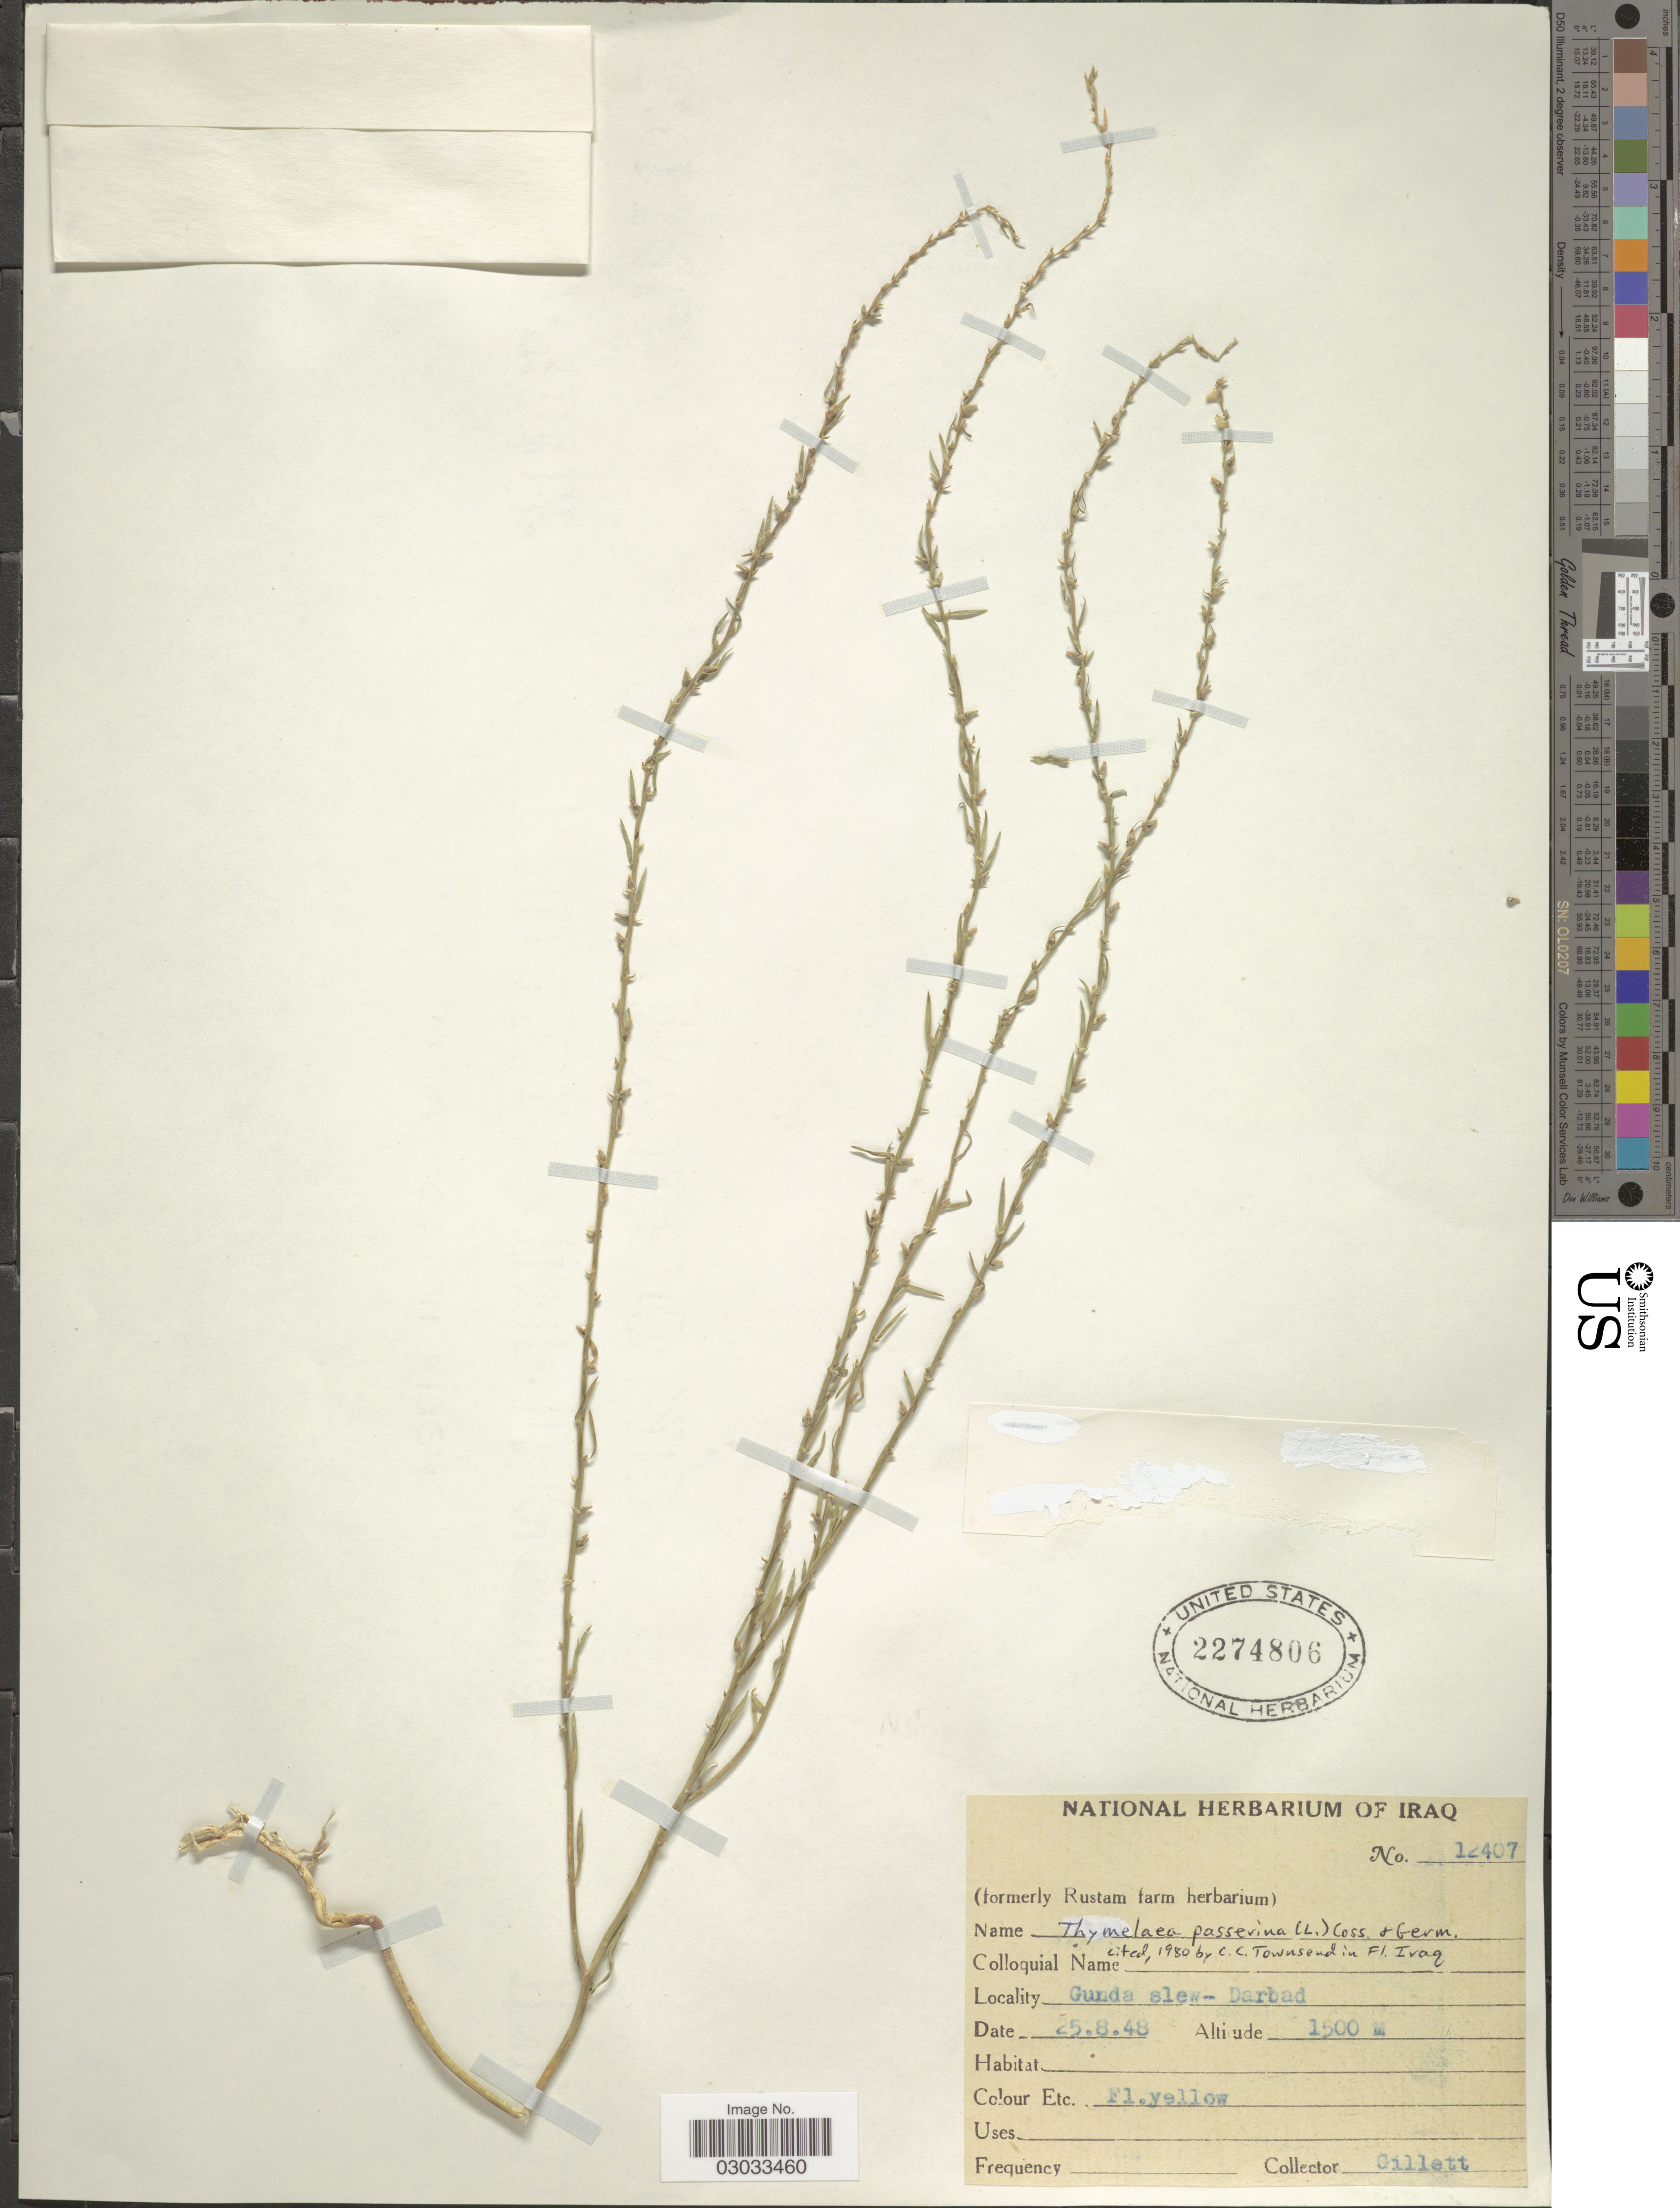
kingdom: Plantae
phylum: Tracheophyta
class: Magnoliopsida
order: Malvales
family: Thymelaeaceae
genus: Thymelaea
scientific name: Thymelaea passerina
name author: (L.) Coss. & Germ.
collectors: Gillett, --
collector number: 12407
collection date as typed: Transcribed d/m/y: 25/5/48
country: Iraq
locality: Gunda slew - Darbad.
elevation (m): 1500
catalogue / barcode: US 2274806